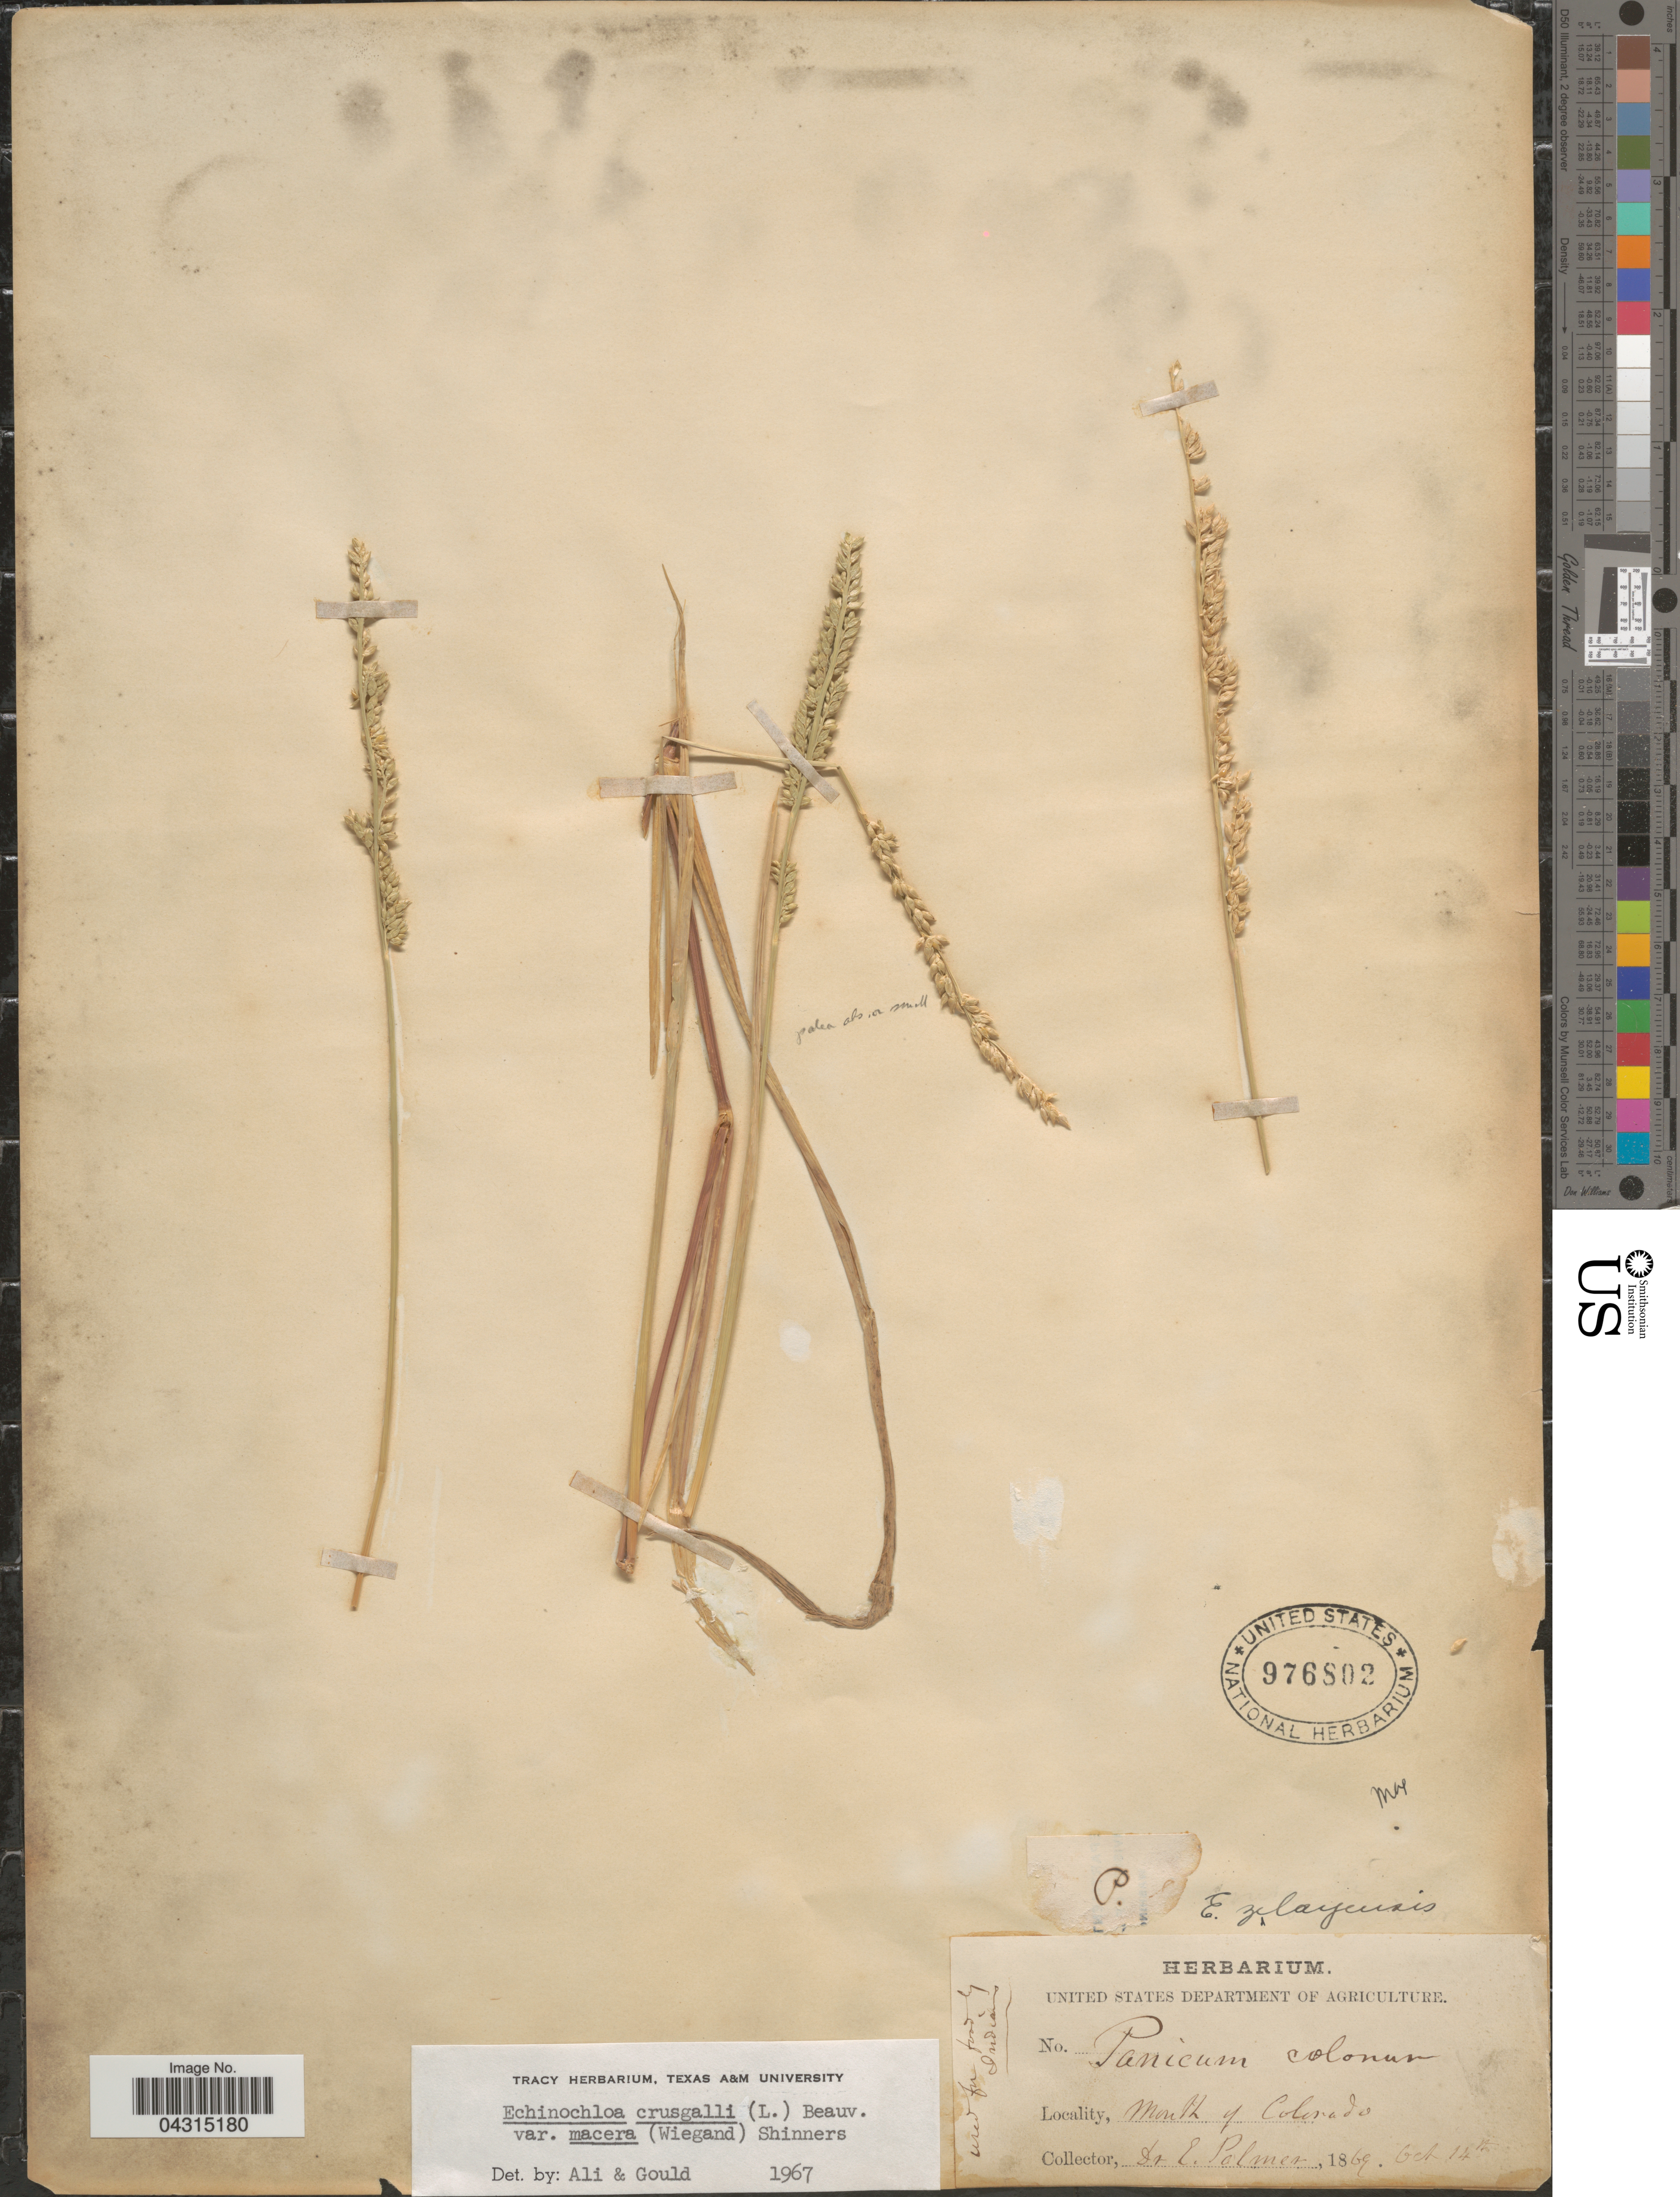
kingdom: Plantae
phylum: Tracheophyta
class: Liliopsida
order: Poales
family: Poaceae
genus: Echinochloa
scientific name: Echinochloa crus-galli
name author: (L.) P. Beauv.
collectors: E. Palmer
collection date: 1869-10-14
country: United States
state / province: Colorado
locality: Mouth of Colorado.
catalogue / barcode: US 976802